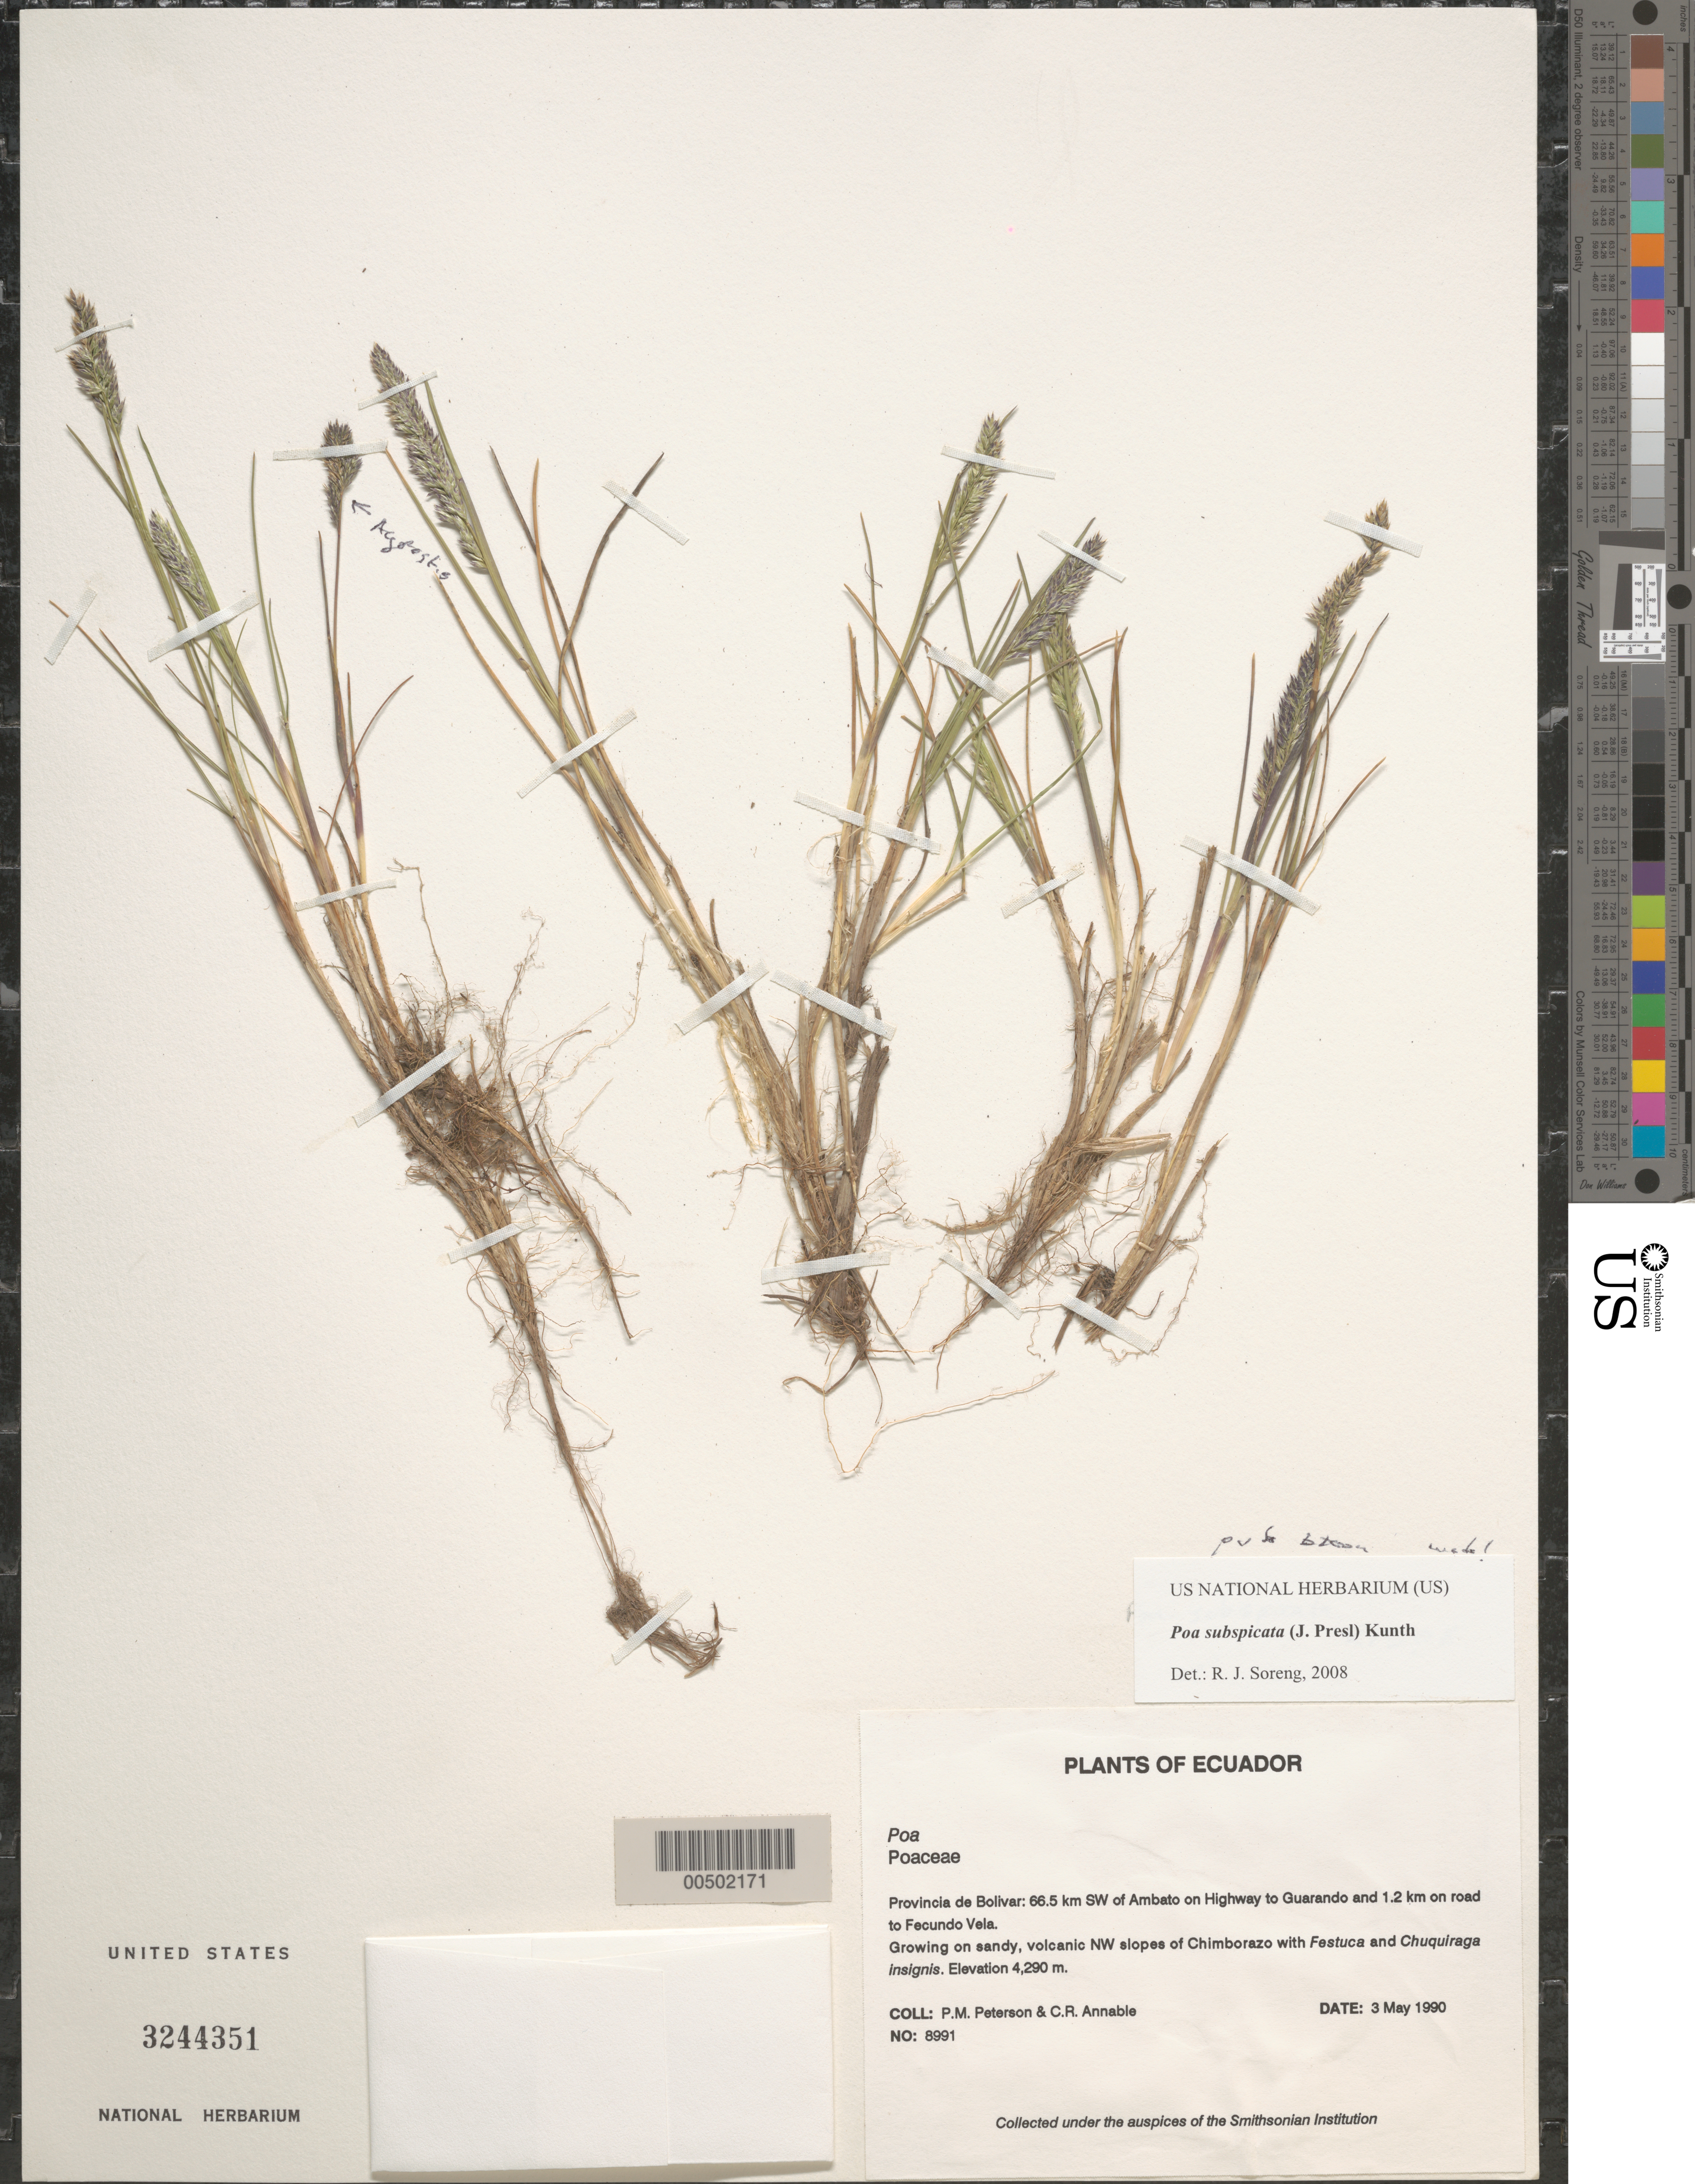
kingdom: Plantae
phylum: Tracheophyta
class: Liliopsida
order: Poales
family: Poaceae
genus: Poa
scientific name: Poa subspicata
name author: (J. Presl) Kunth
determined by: Soreng, Robert J., Research Associate (BOT), Smithsonian Institution - National Museum of Natural History (UNITED STATES)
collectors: P. M. Peterson & C. R. Annable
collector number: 08991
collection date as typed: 03 May 1990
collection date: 1990-05-03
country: Ecuador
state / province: Bolívar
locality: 66.5 km SW of Ambato on Highway to Guaranda and 1.2 km on road to Fecundo Vela.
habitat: Growing on sandy, volcanic NW slopes of Chimborazo with Festuca and Chuquiragua insignis.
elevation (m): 4290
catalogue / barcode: US 3244351